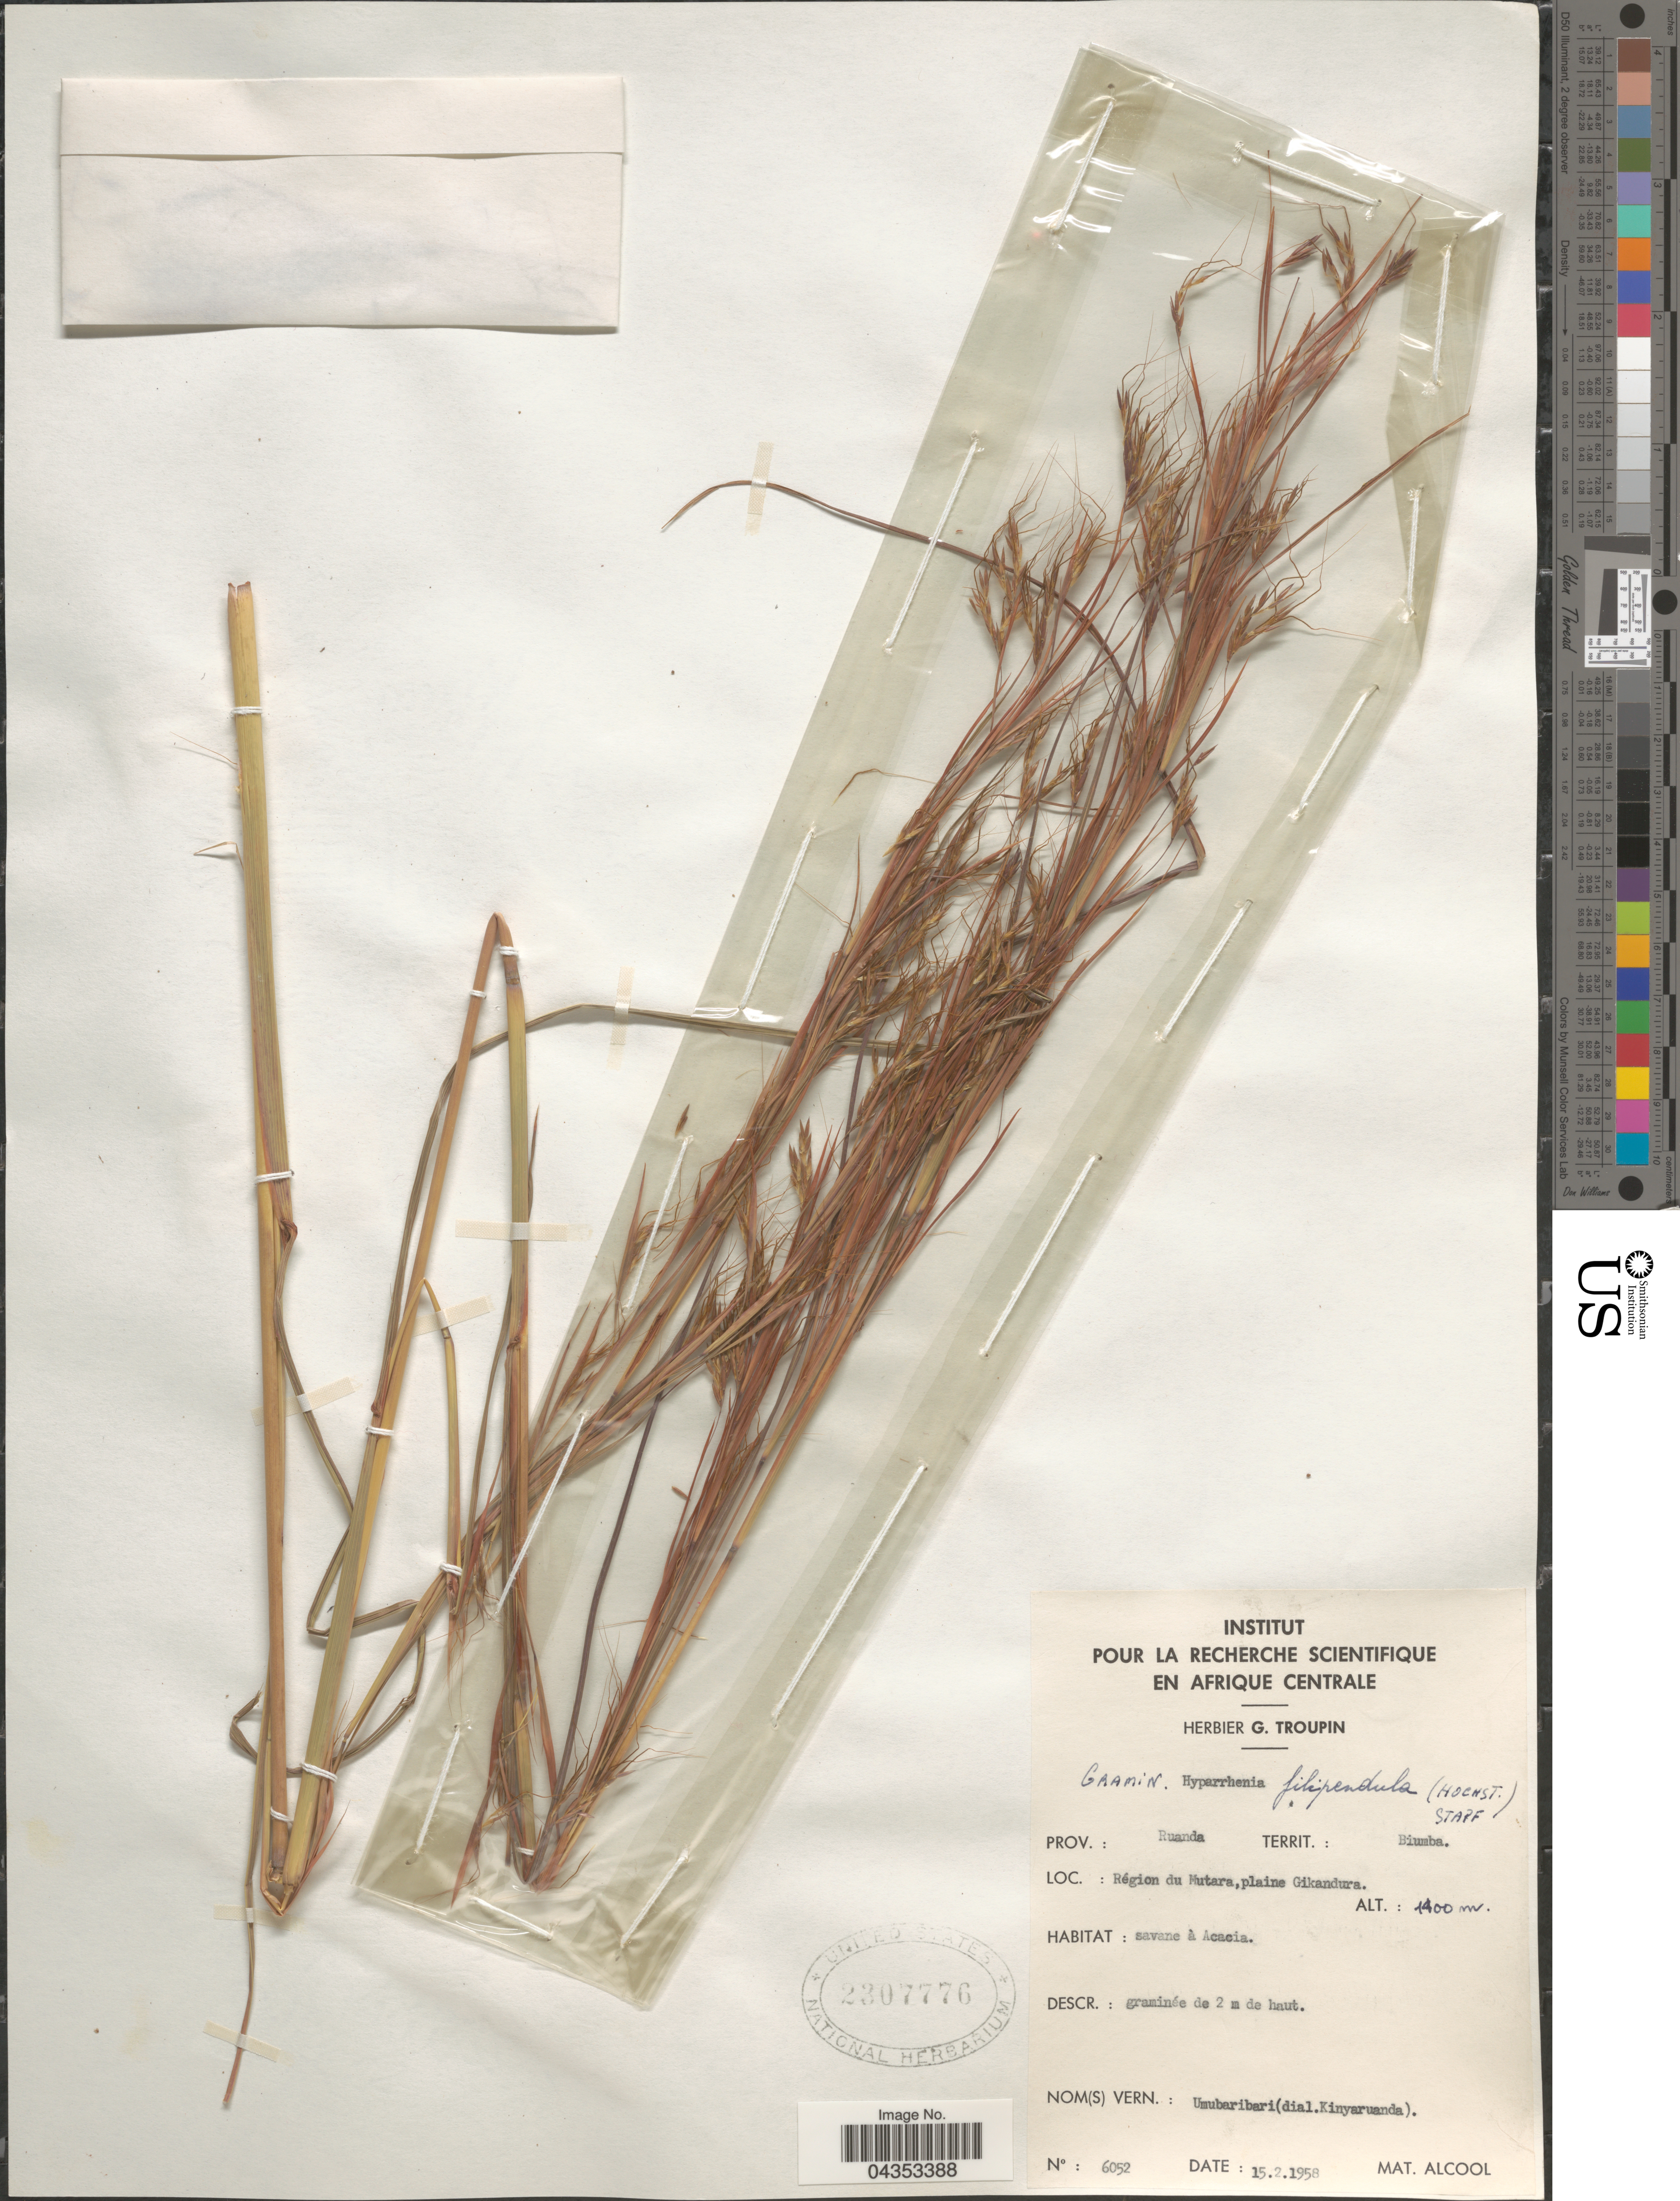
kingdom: Plantae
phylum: Tracheophyta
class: Liliopsida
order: Poales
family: Poaceae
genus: Hyparrhenia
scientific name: Hyparrhenia filipendula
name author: (Hochr.) Stapf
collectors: ex herb. G. Troupin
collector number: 6052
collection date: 1958-02-15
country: Rwanda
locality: Prov.: Ruanda Territ.: Biumba. Région du Mutara, plaine Gikandura.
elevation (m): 1400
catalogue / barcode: US 2307776